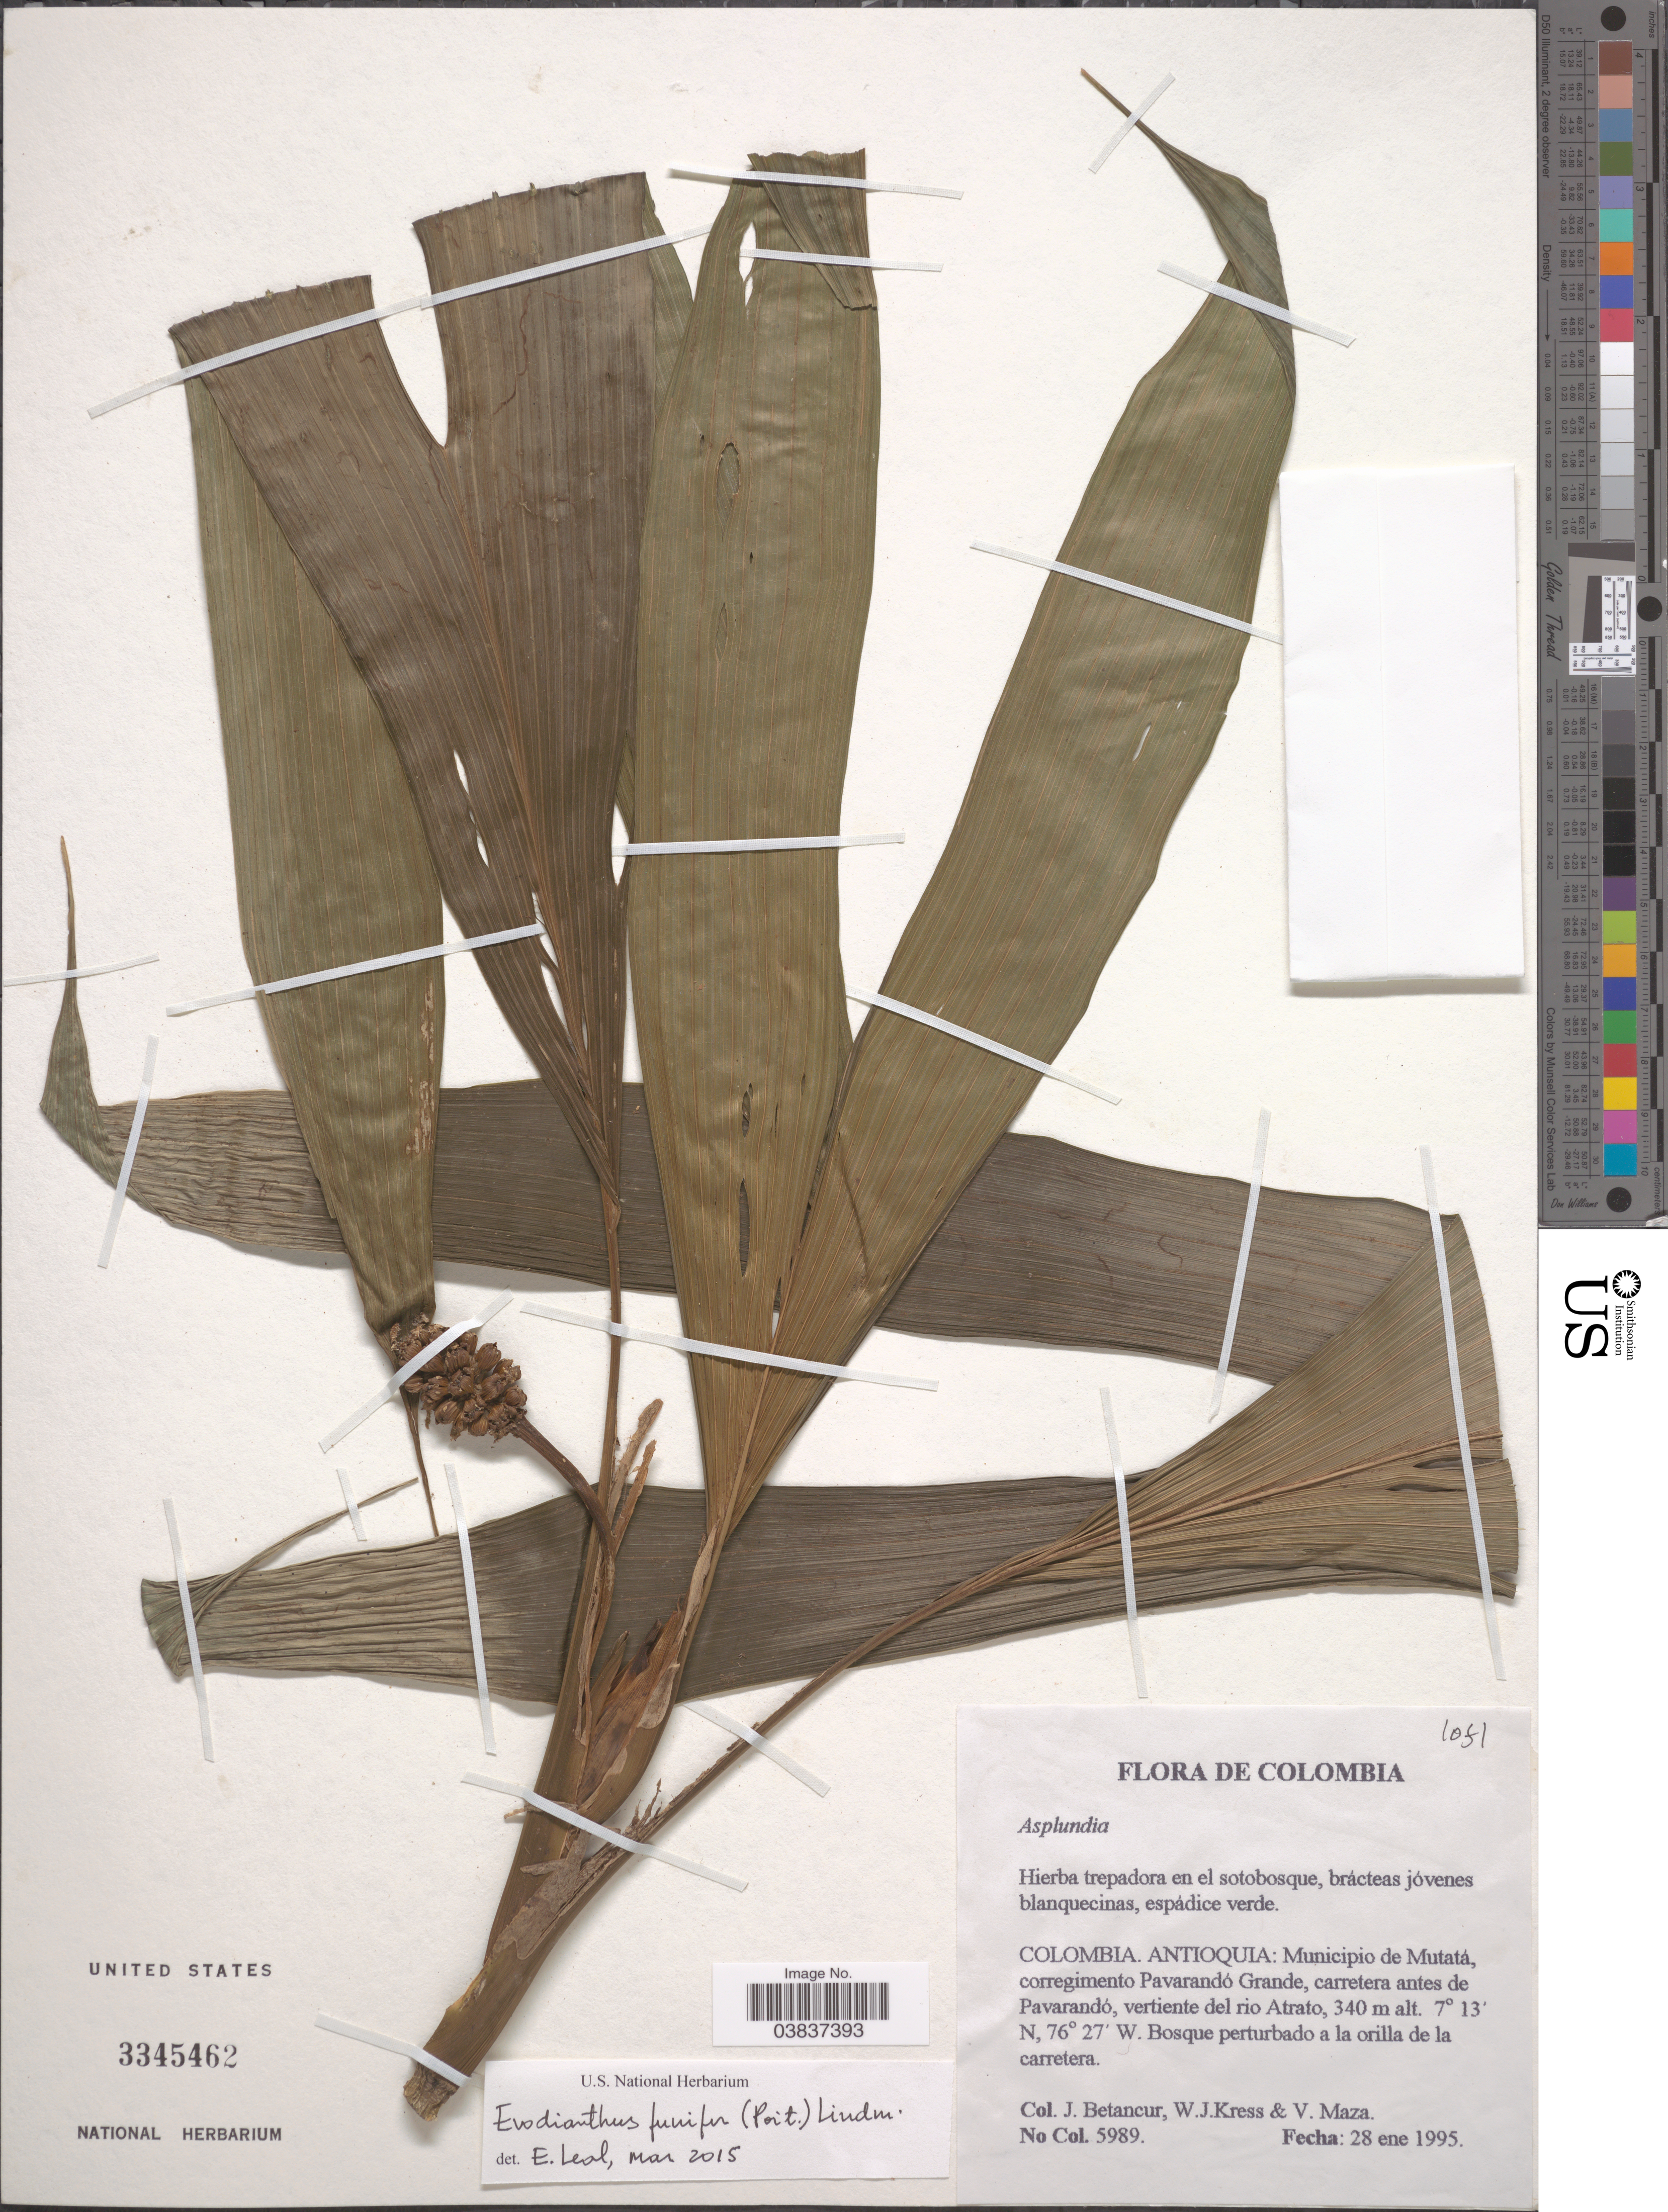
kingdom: Plantae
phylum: Tracheophyta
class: Liliopsida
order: Pandanales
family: Cyclanthaceae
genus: Evodianthus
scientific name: Evodianthus funifer subsp. funifer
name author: (Poit.) Lindm.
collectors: J. Betancur, W. J. Kress & V. Maza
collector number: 5989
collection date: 1995-01-28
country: Colombia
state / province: Antioquia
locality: Municipio de Mutatá, corregimento Pavarandó Grande, carretera antes de Pavarandó, vertiente del rio Atrato.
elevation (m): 340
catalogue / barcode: US 3345462